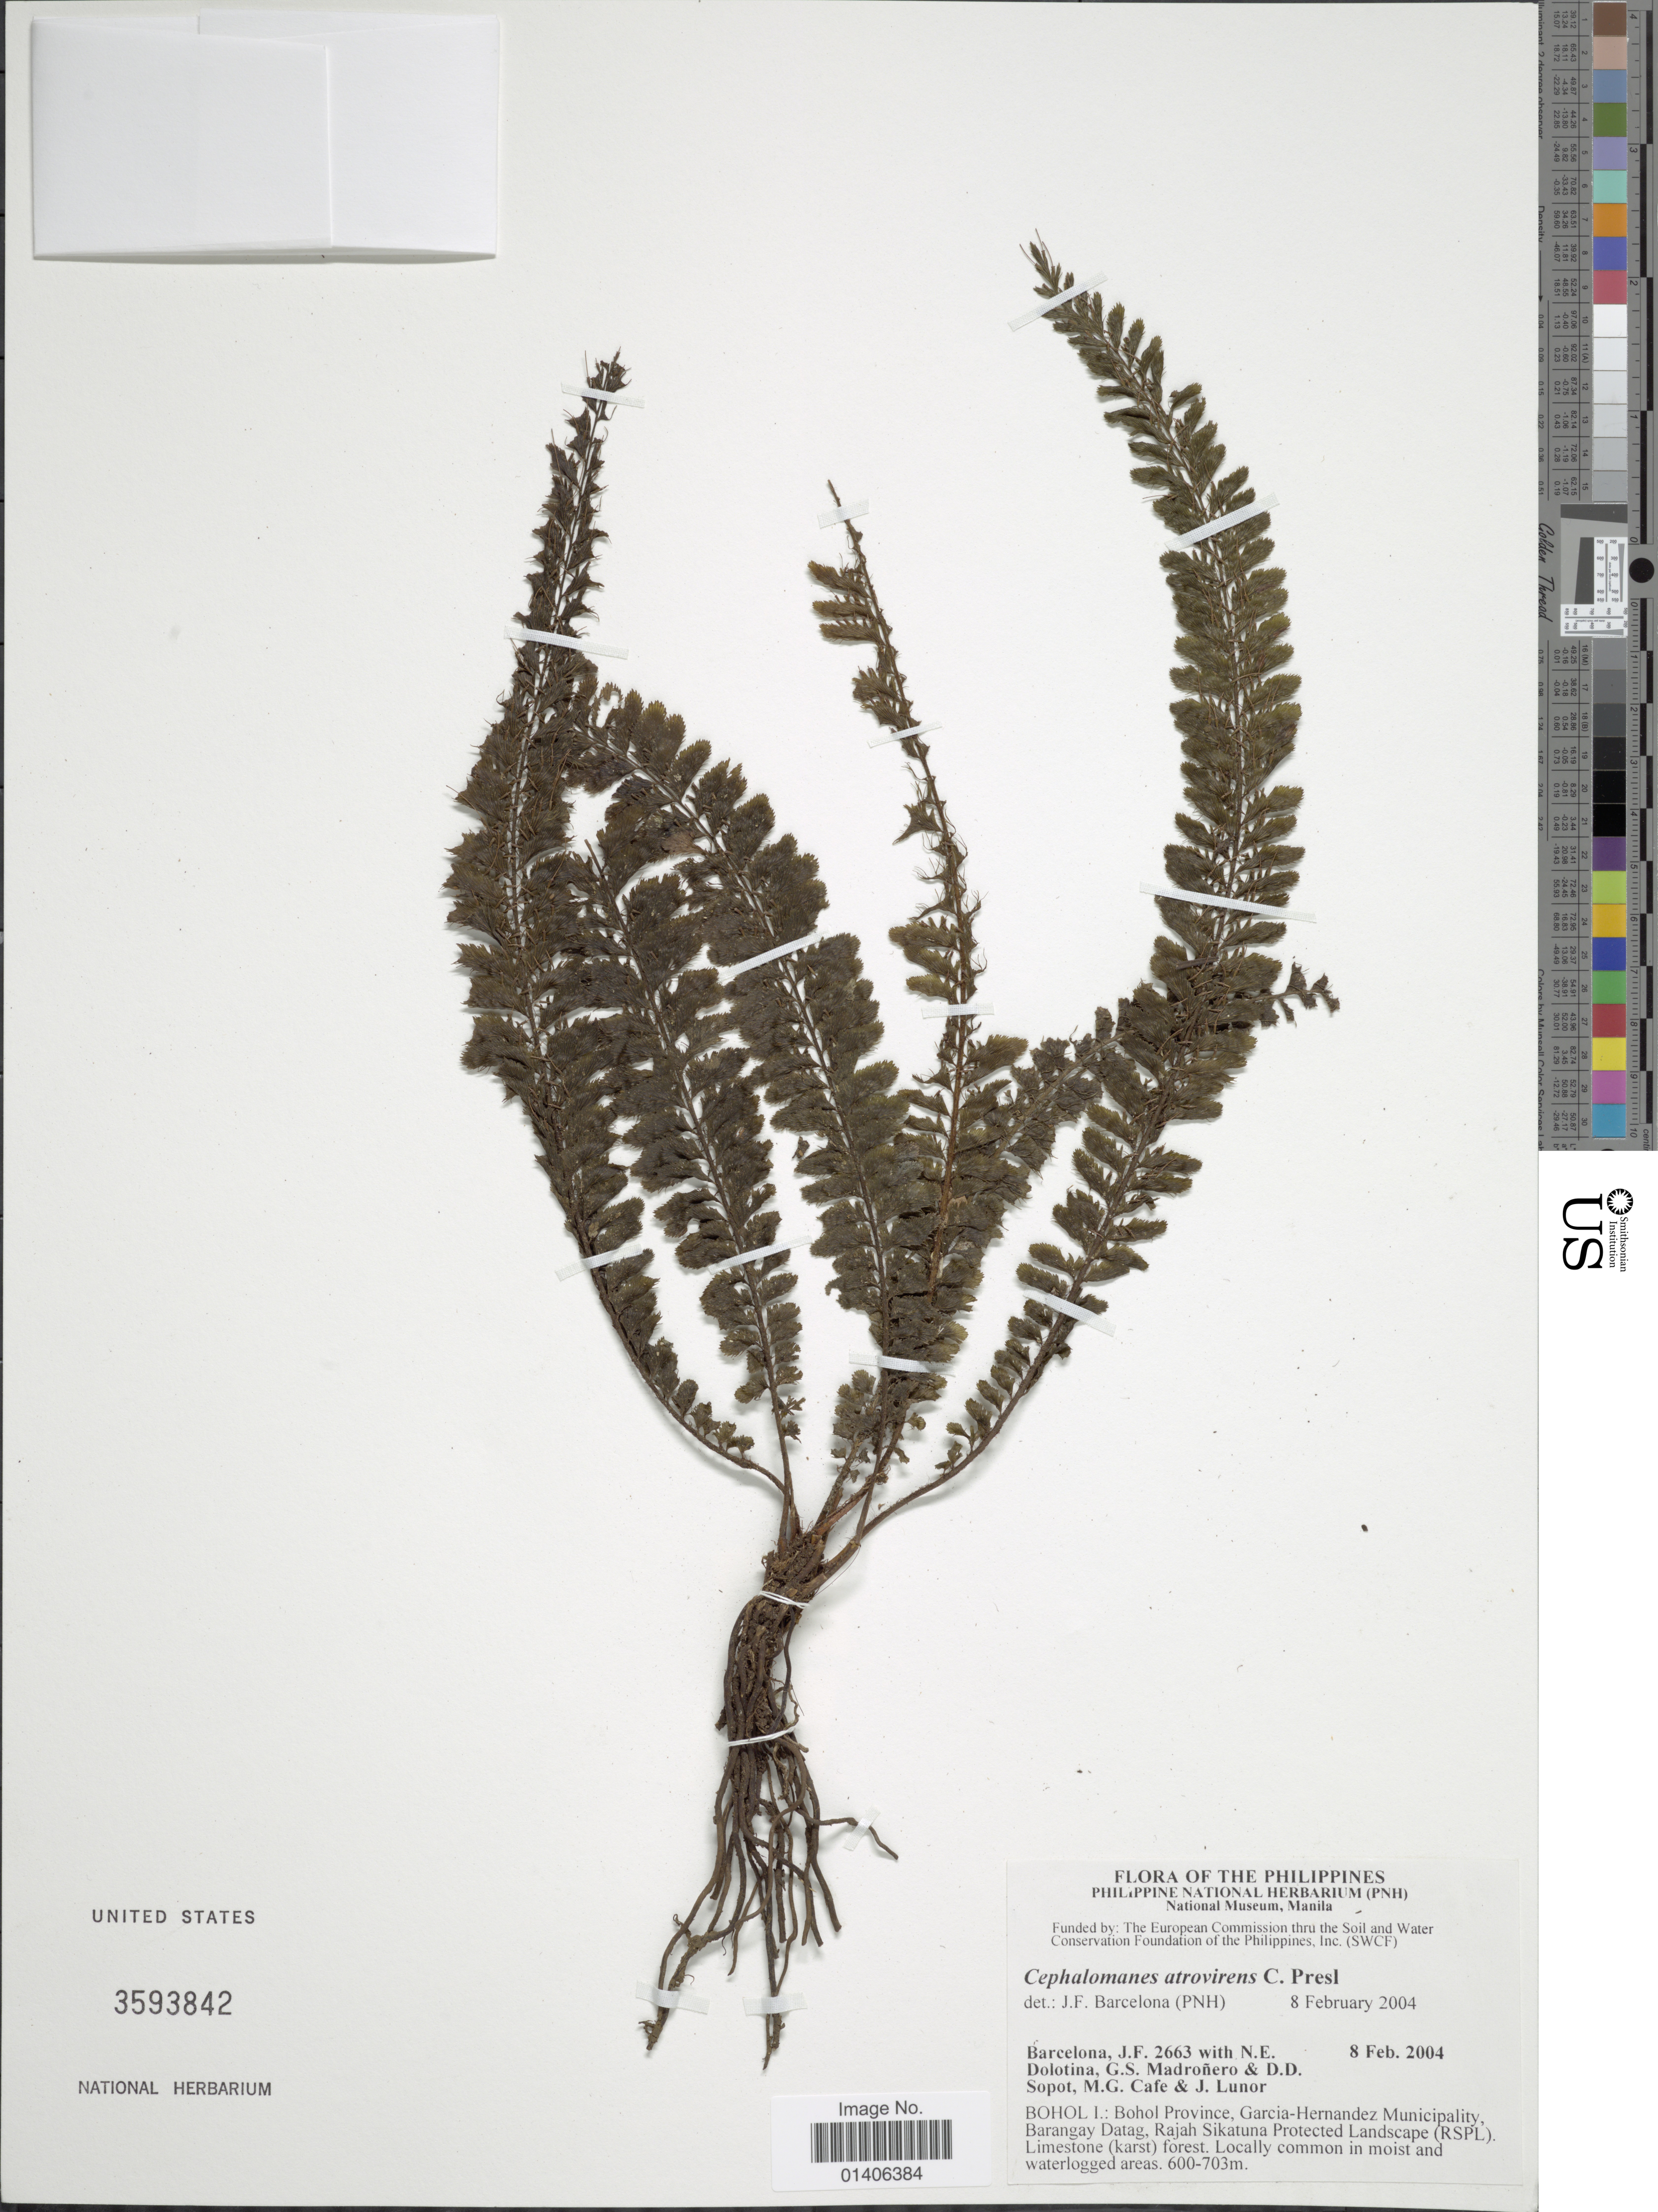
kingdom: Plantae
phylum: Tracheophyta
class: Polypodiopsida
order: Hymenophyllales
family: Hymenophyllaceae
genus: Cephalomanes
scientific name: Cephalomanes atrovirens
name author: C. Presl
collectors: J. F. Barcelona, N. Dolotina, G. Madroñero, D. Sopot & et al.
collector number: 2663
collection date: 2004-02-08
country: Philippines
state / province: Central Visayas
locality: Bhol I: Boho; Province, Garcia-Hernandez Municipality, Barangay Datag, Rajah Sikatuna Protected Landscape (RSPL)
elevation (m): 600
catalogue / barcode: US 3593842